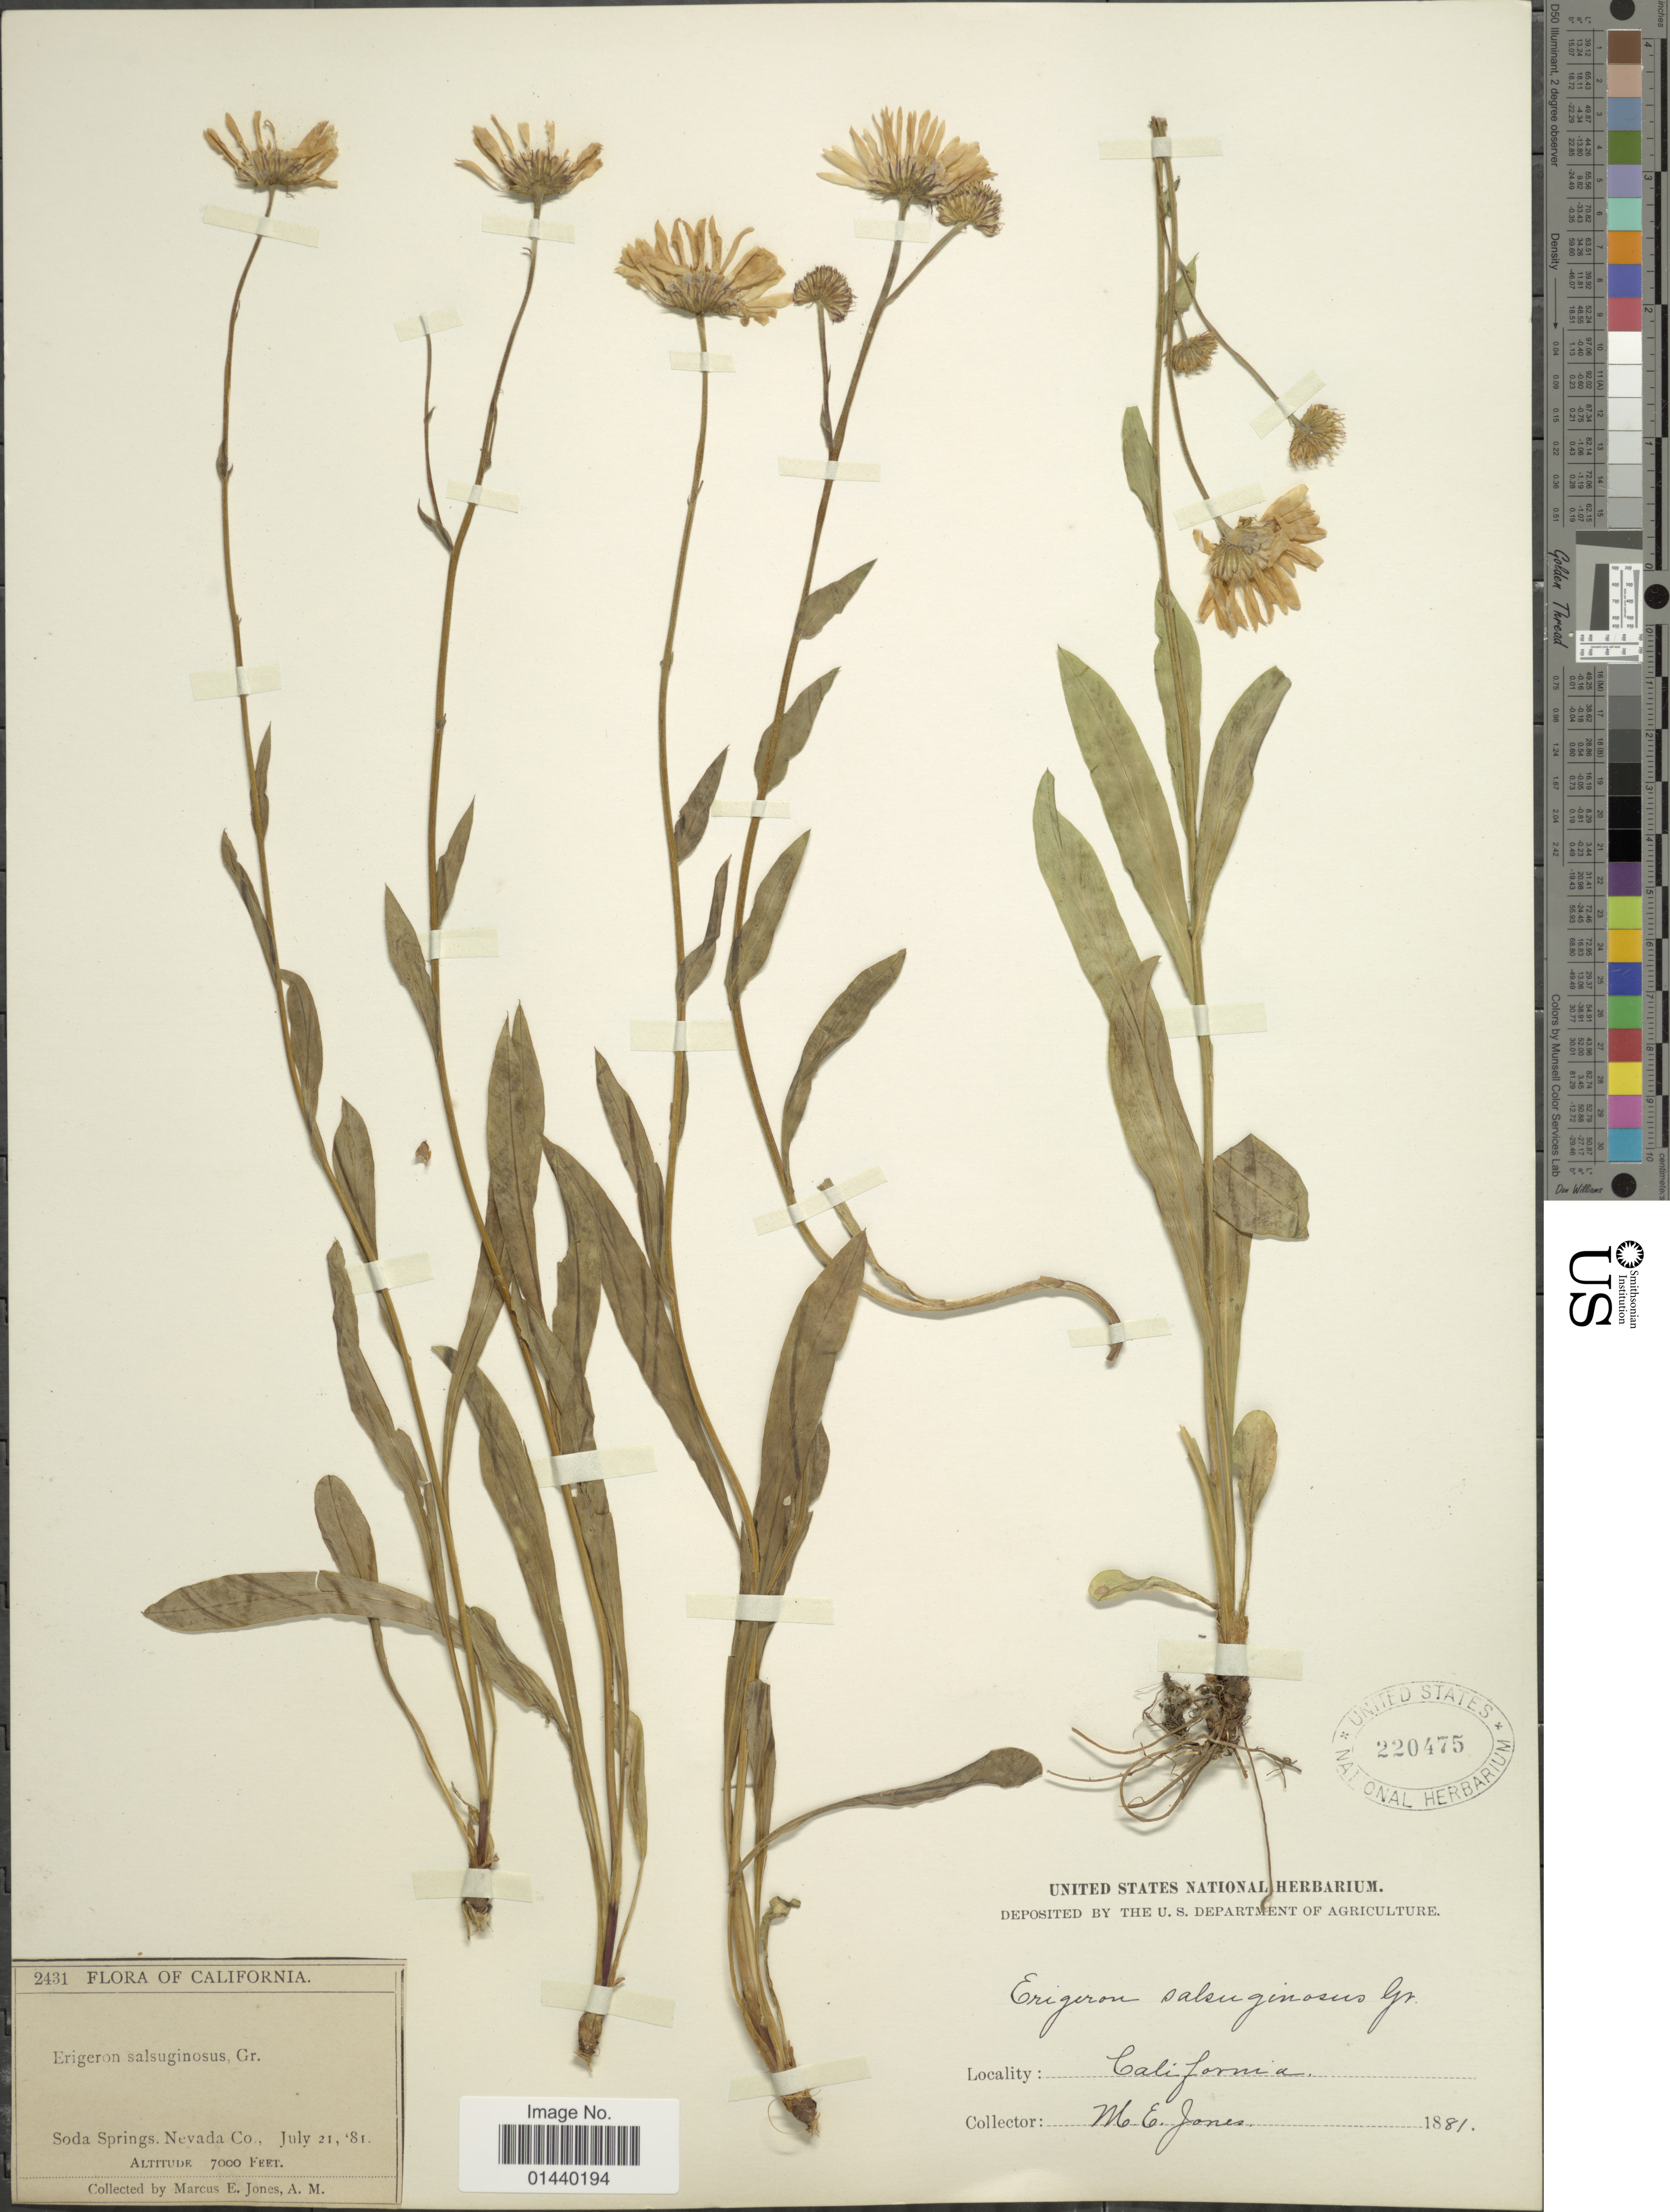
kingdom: Plantae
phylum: Tracheophyta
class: Magnoliopsida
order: Asterales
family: Asteraceae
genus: Erigeron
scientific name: Erigeron salsuginosus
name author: (Richardson ex R. Br.) A. Gray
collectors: M. E. Jones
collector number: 2431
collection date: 1881-07-21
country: United States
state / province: California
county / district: Nevada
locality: Soda Spring, Nevada Co.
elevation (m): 2134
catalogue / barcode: US 220475